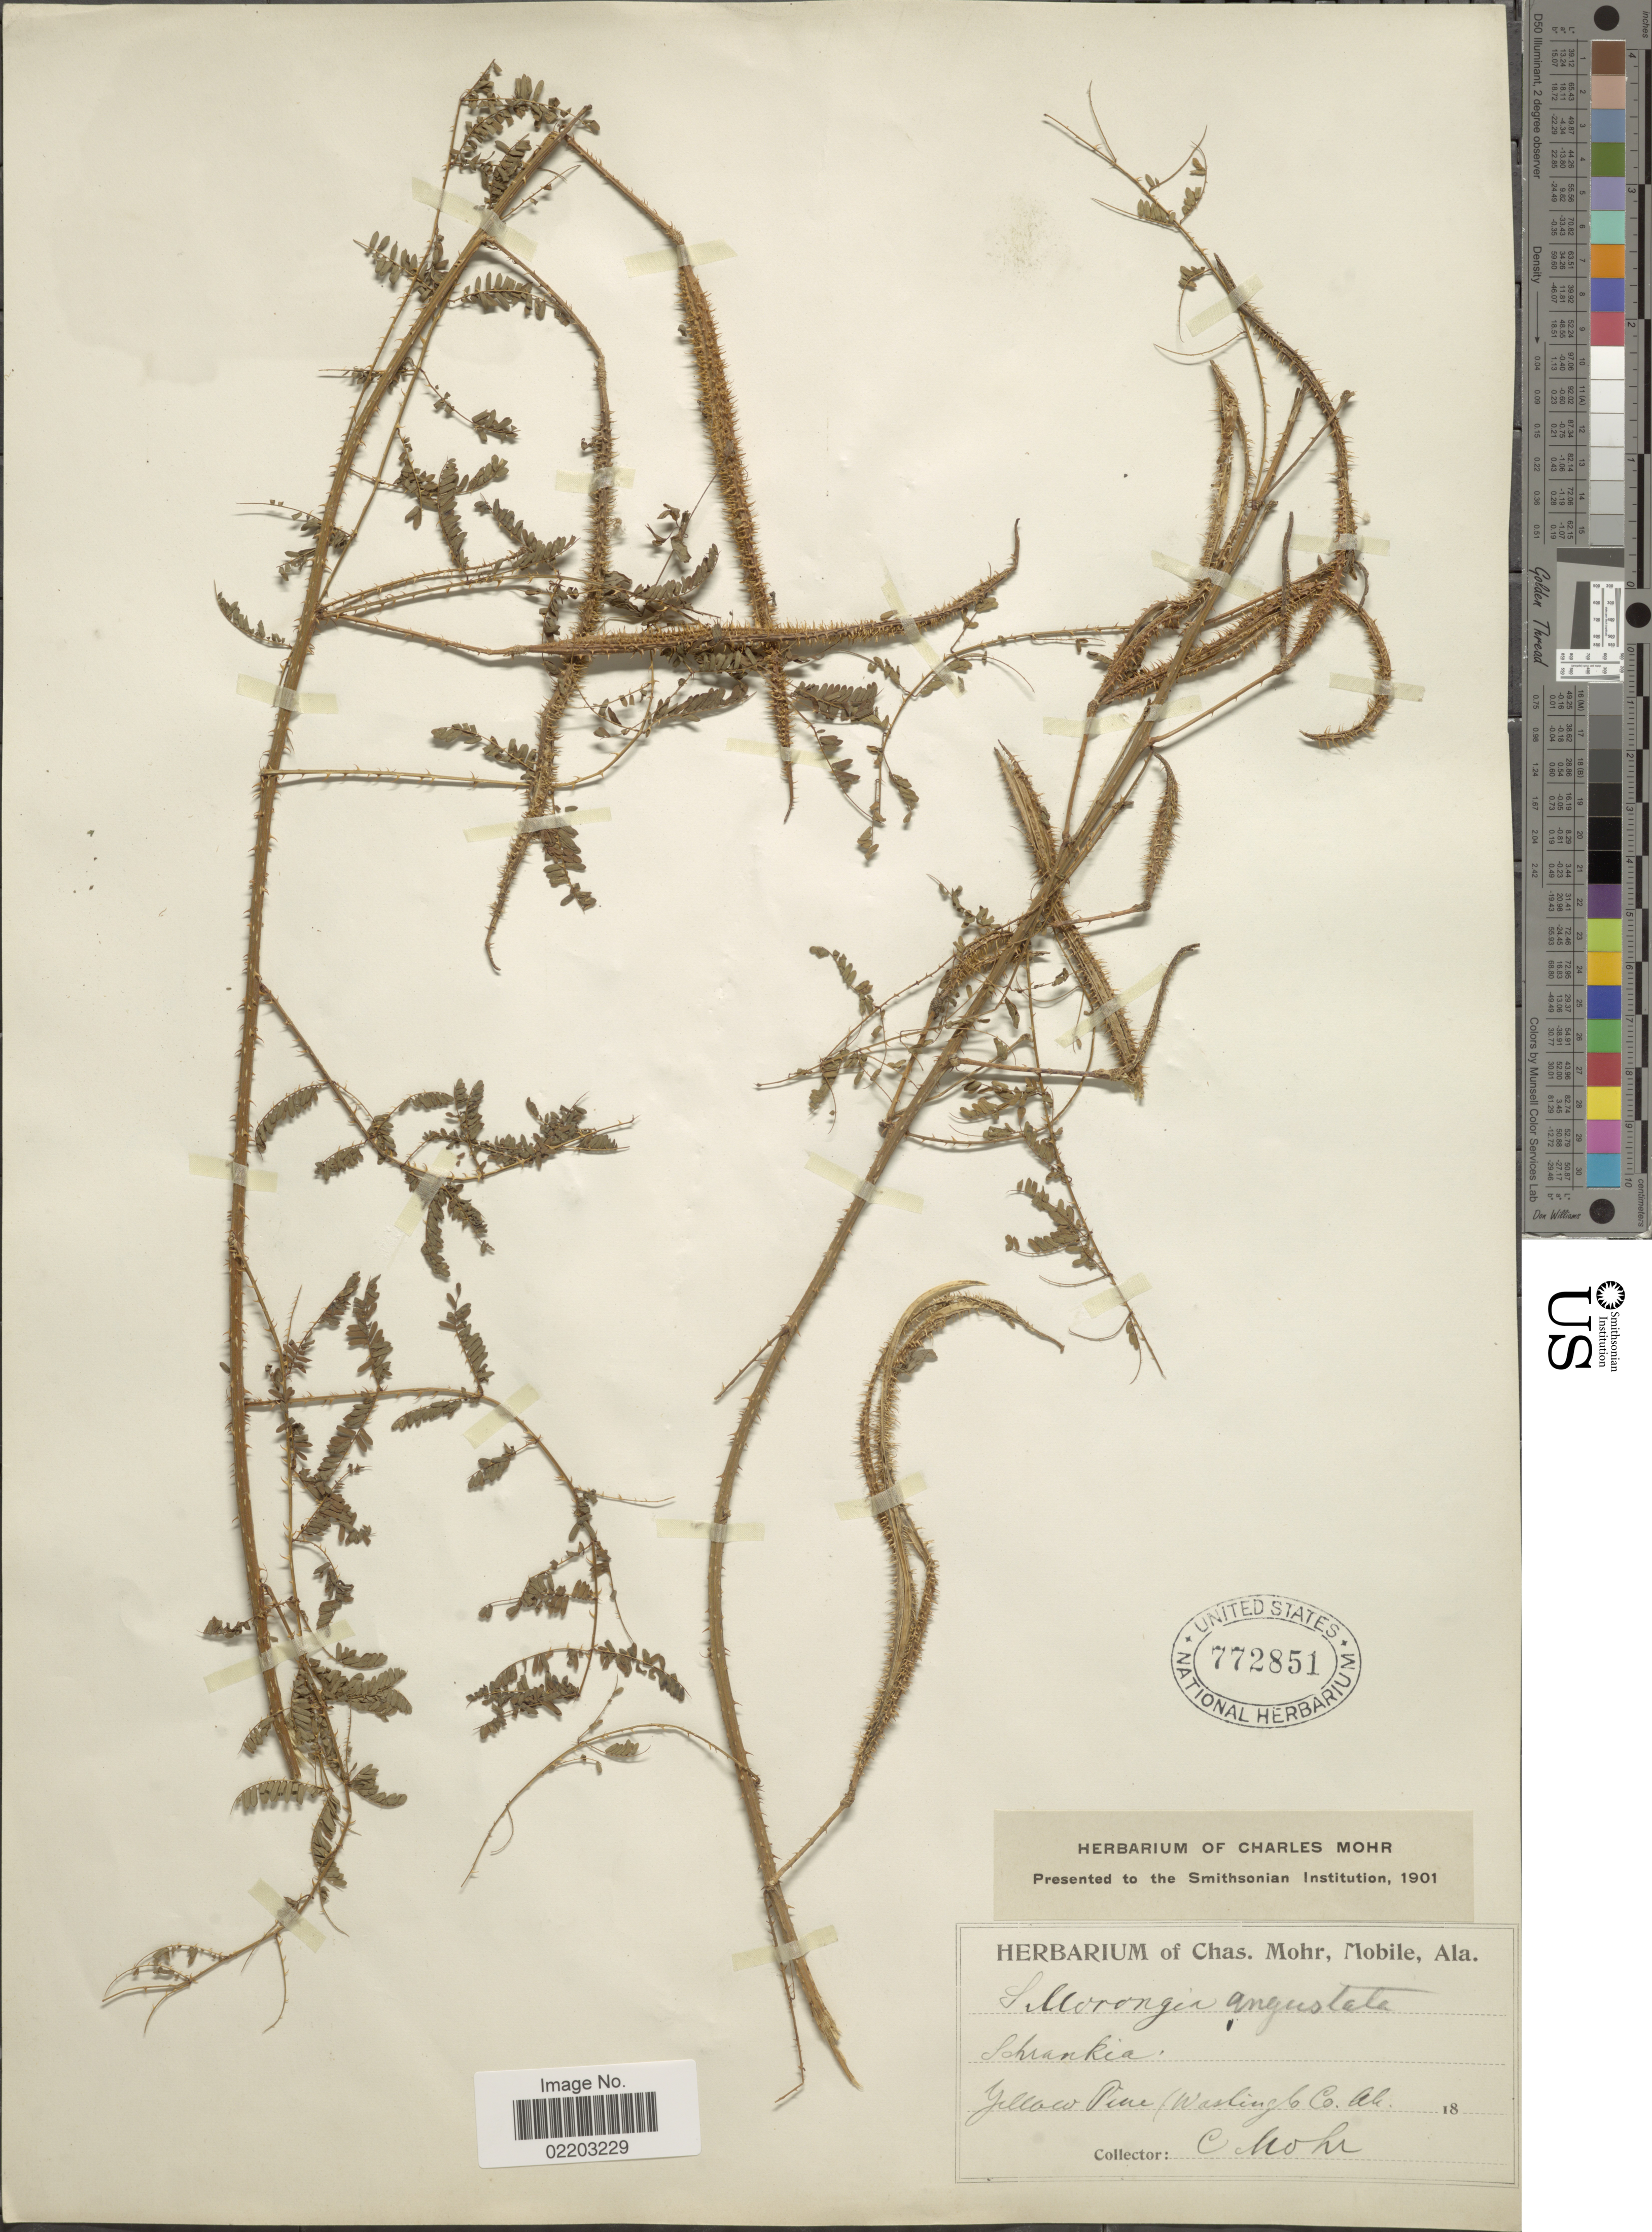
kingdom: Plantae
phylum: Tracheophyta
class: Magnoliopsida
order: Fabales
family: Fabaceae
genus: Mimosa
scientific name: Mimosa microphylla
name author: Dryand.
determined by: Strong, M. T., (US), Smithsonian Institution - National Museum of Natural History (UNITED STATES)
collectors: C. T. Mohr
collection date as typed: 18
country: United States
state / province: Alabama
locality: Yellow Pine (Washington Co).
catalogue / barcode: US 772851